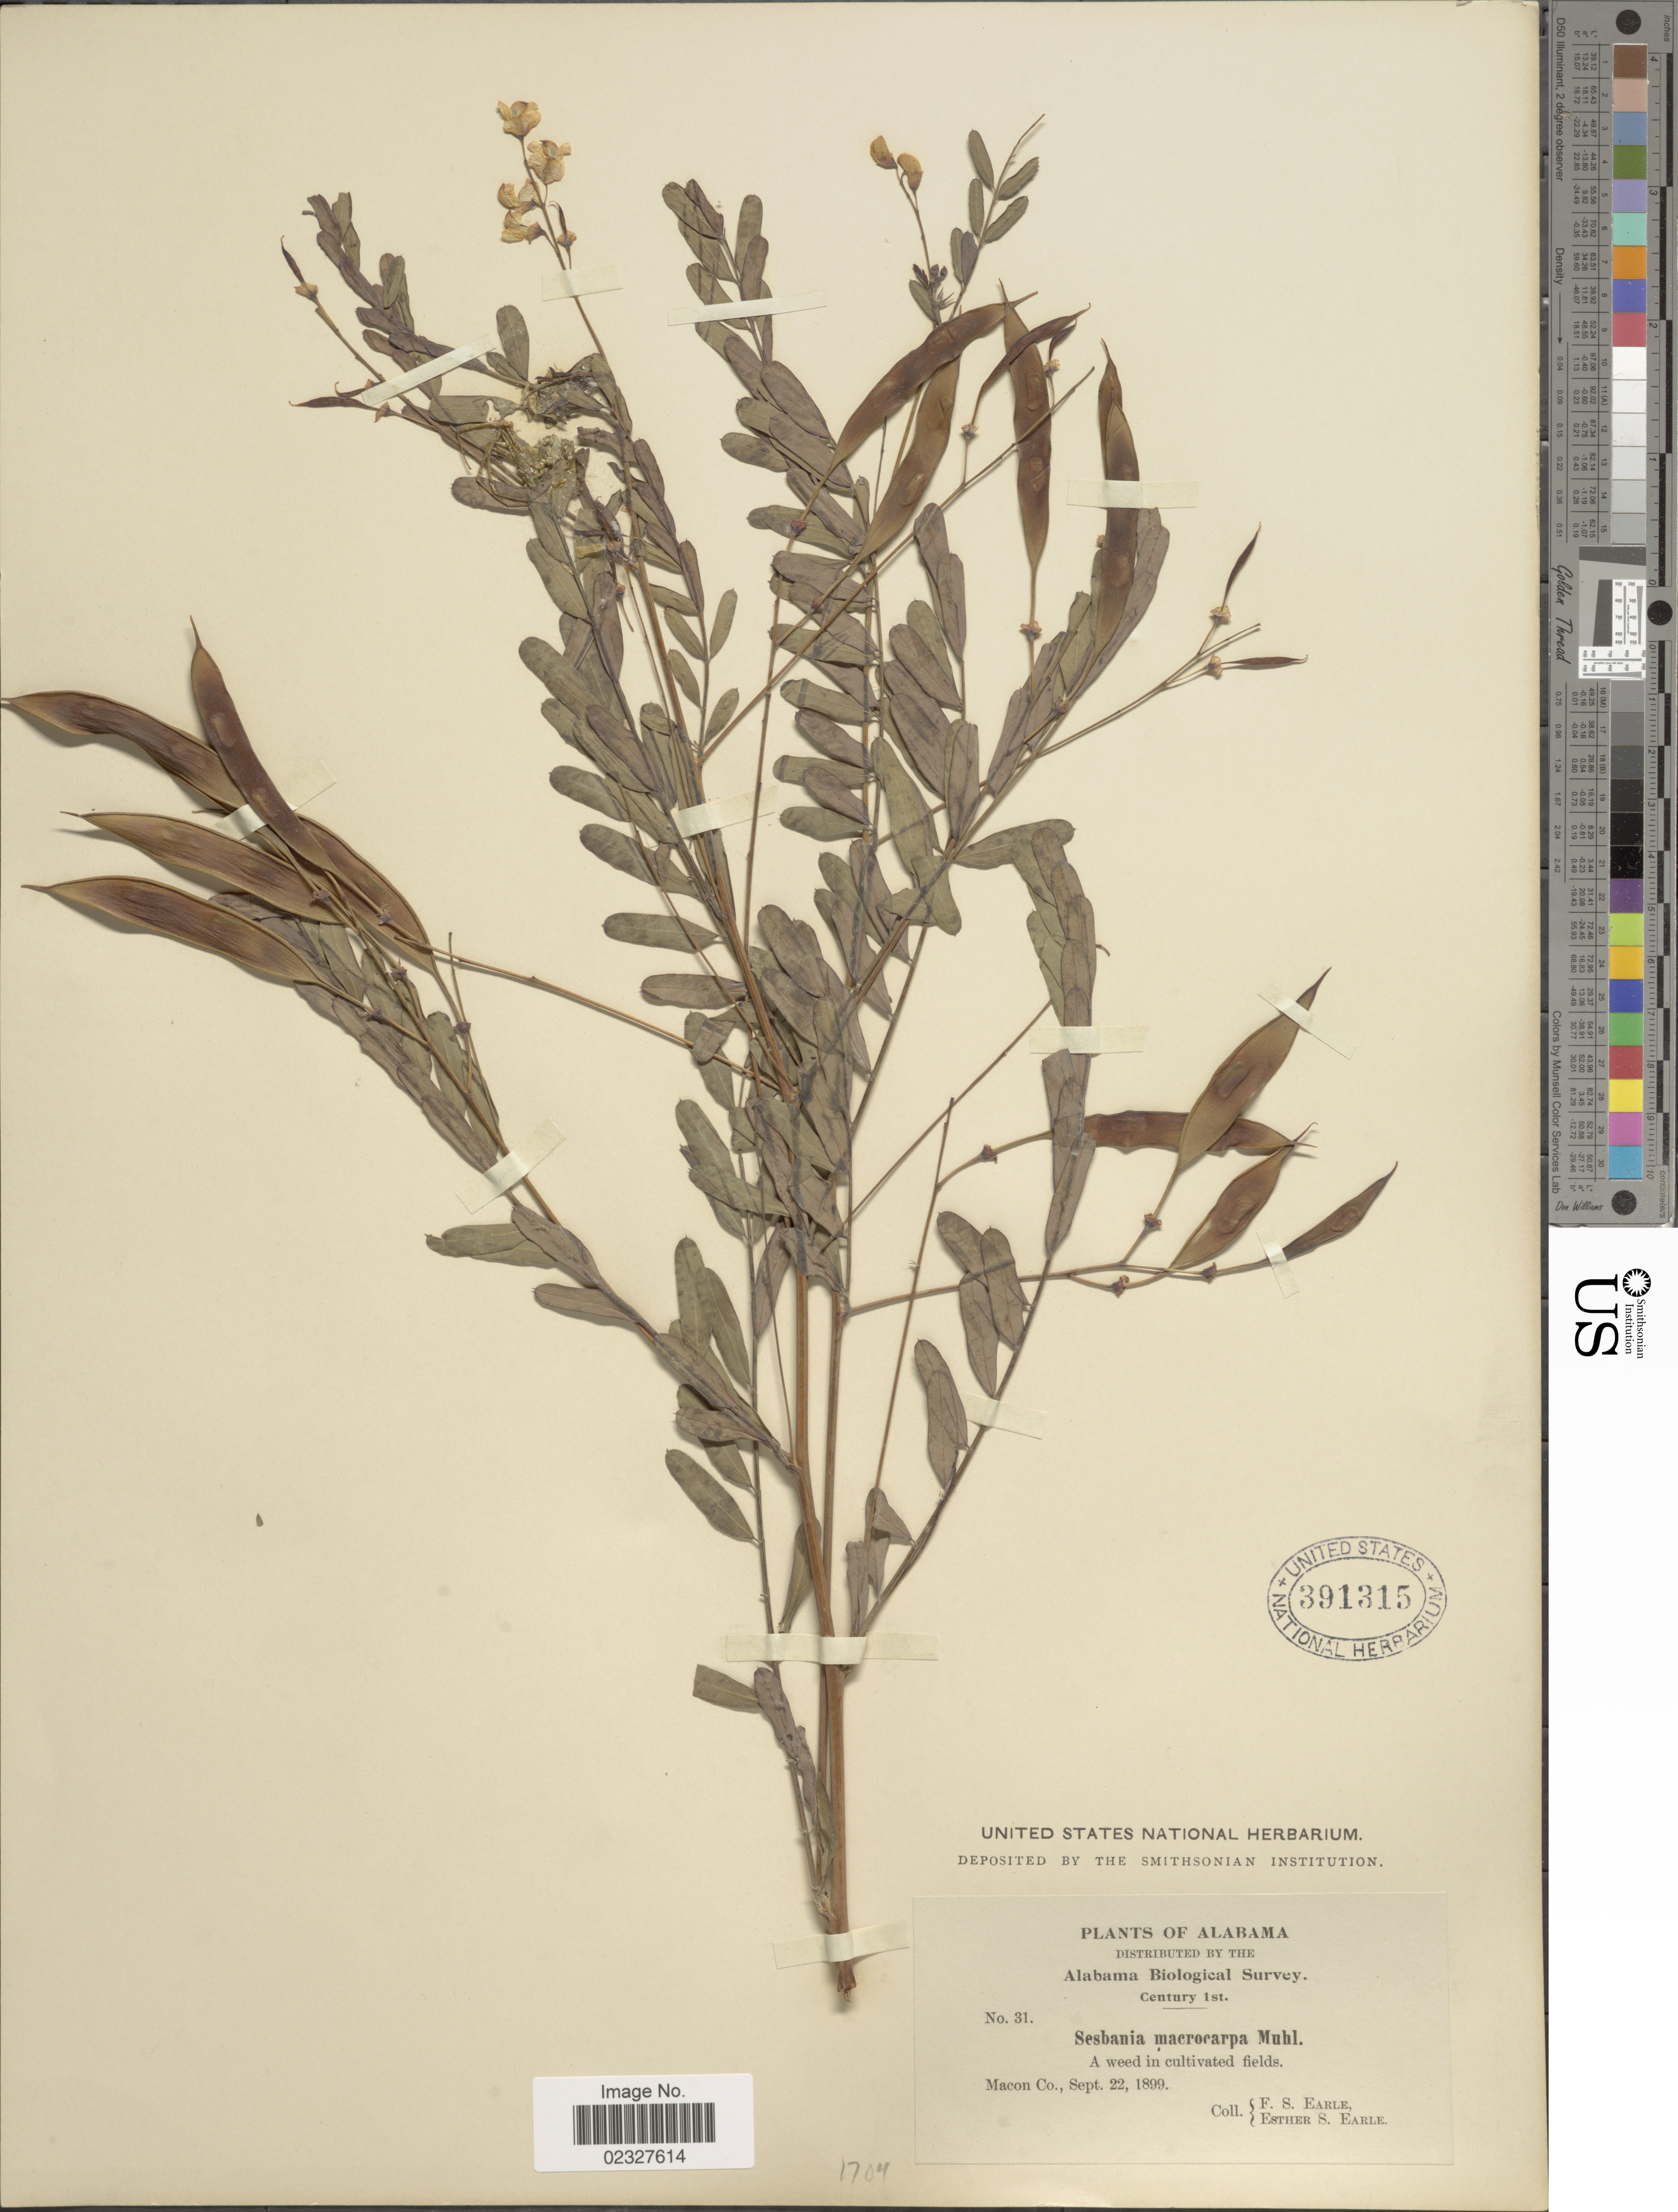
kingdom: Plantae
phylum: Tracheophyta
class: Magnoliopsida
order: Fabales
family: Fabaceae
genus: Sesbania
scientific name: Sesbania vesicaria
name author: (Jacq.) Elliott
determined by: Strong, Mark T., (BOT), Smithsonian Institution - National Museum of Natural History (UNITED STATES)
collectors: F. S. Earle & E. S. Earle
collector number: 31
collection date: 1899-09-22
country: United States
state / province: Alabama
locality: A weed in culivated fields, Macon Co.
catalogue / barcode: US 391315